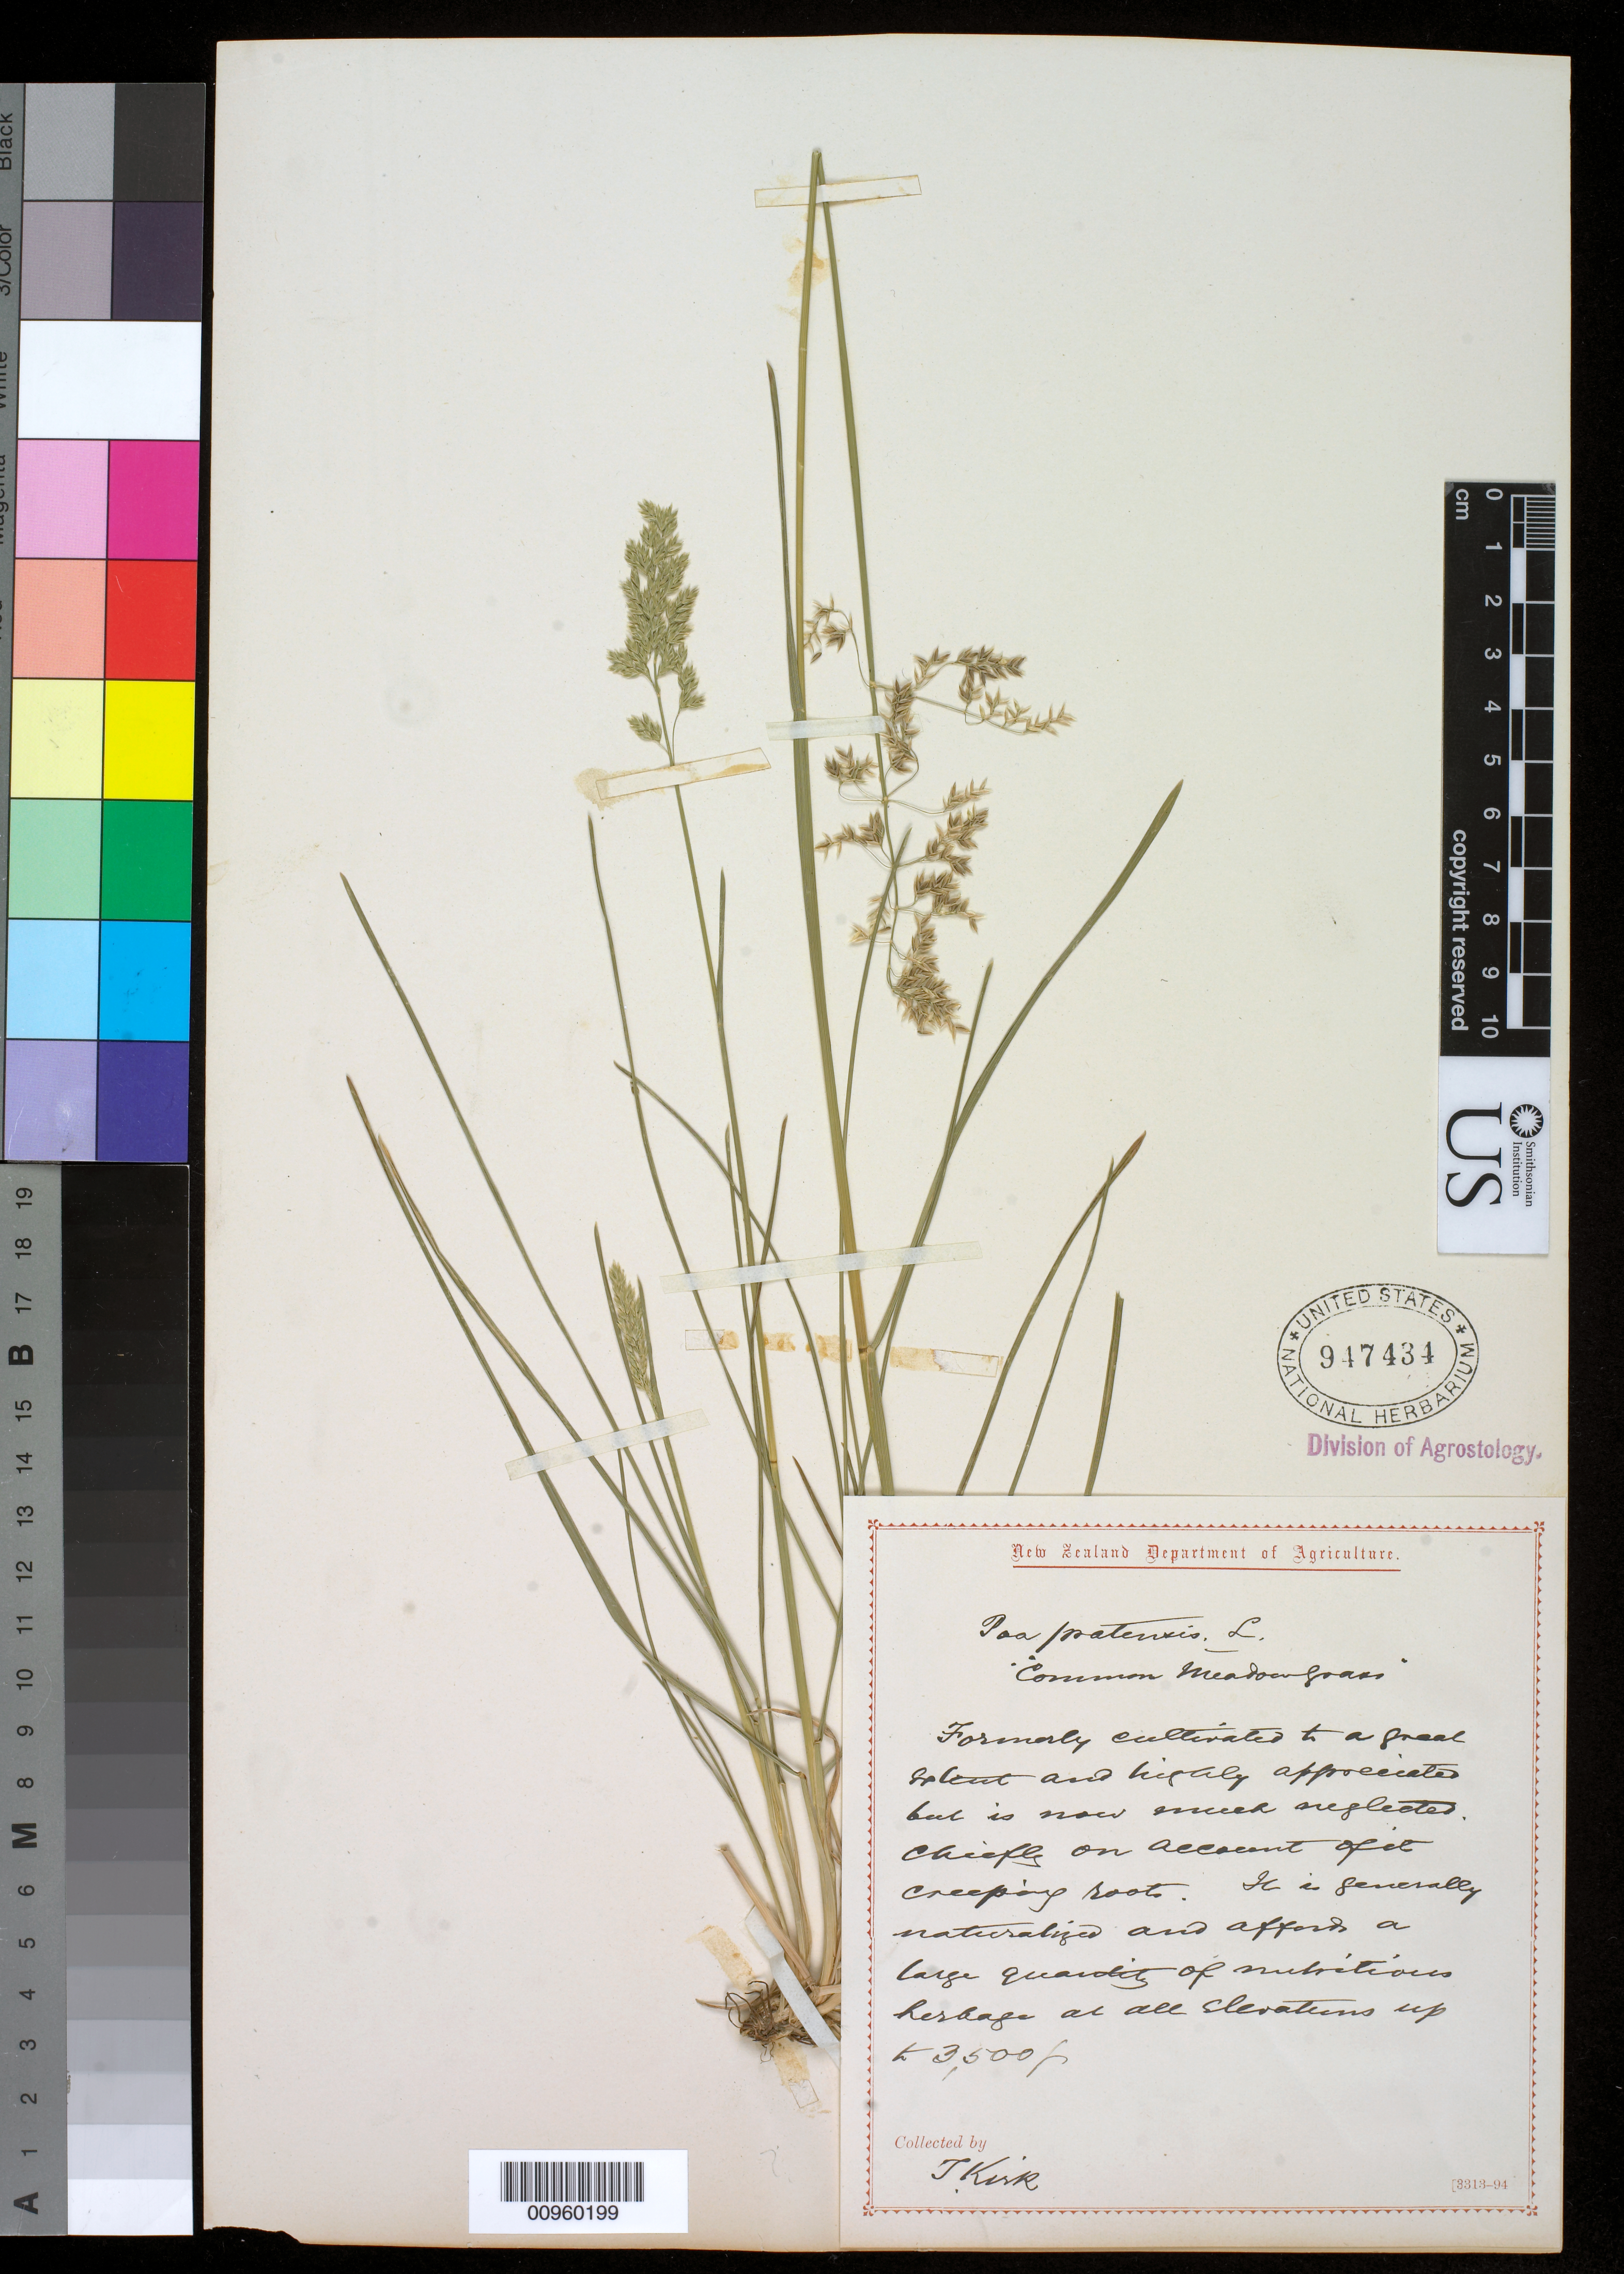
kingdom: Plantae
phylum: Tracheophyta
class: Liliopsida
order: Poales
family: Poaceae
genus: Poa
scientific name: Poa pratensis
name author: L.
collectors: T. Kirk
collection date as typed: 1828 to -- --- 1898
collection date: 1828/1898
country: New Zealand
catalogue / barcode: US 947434